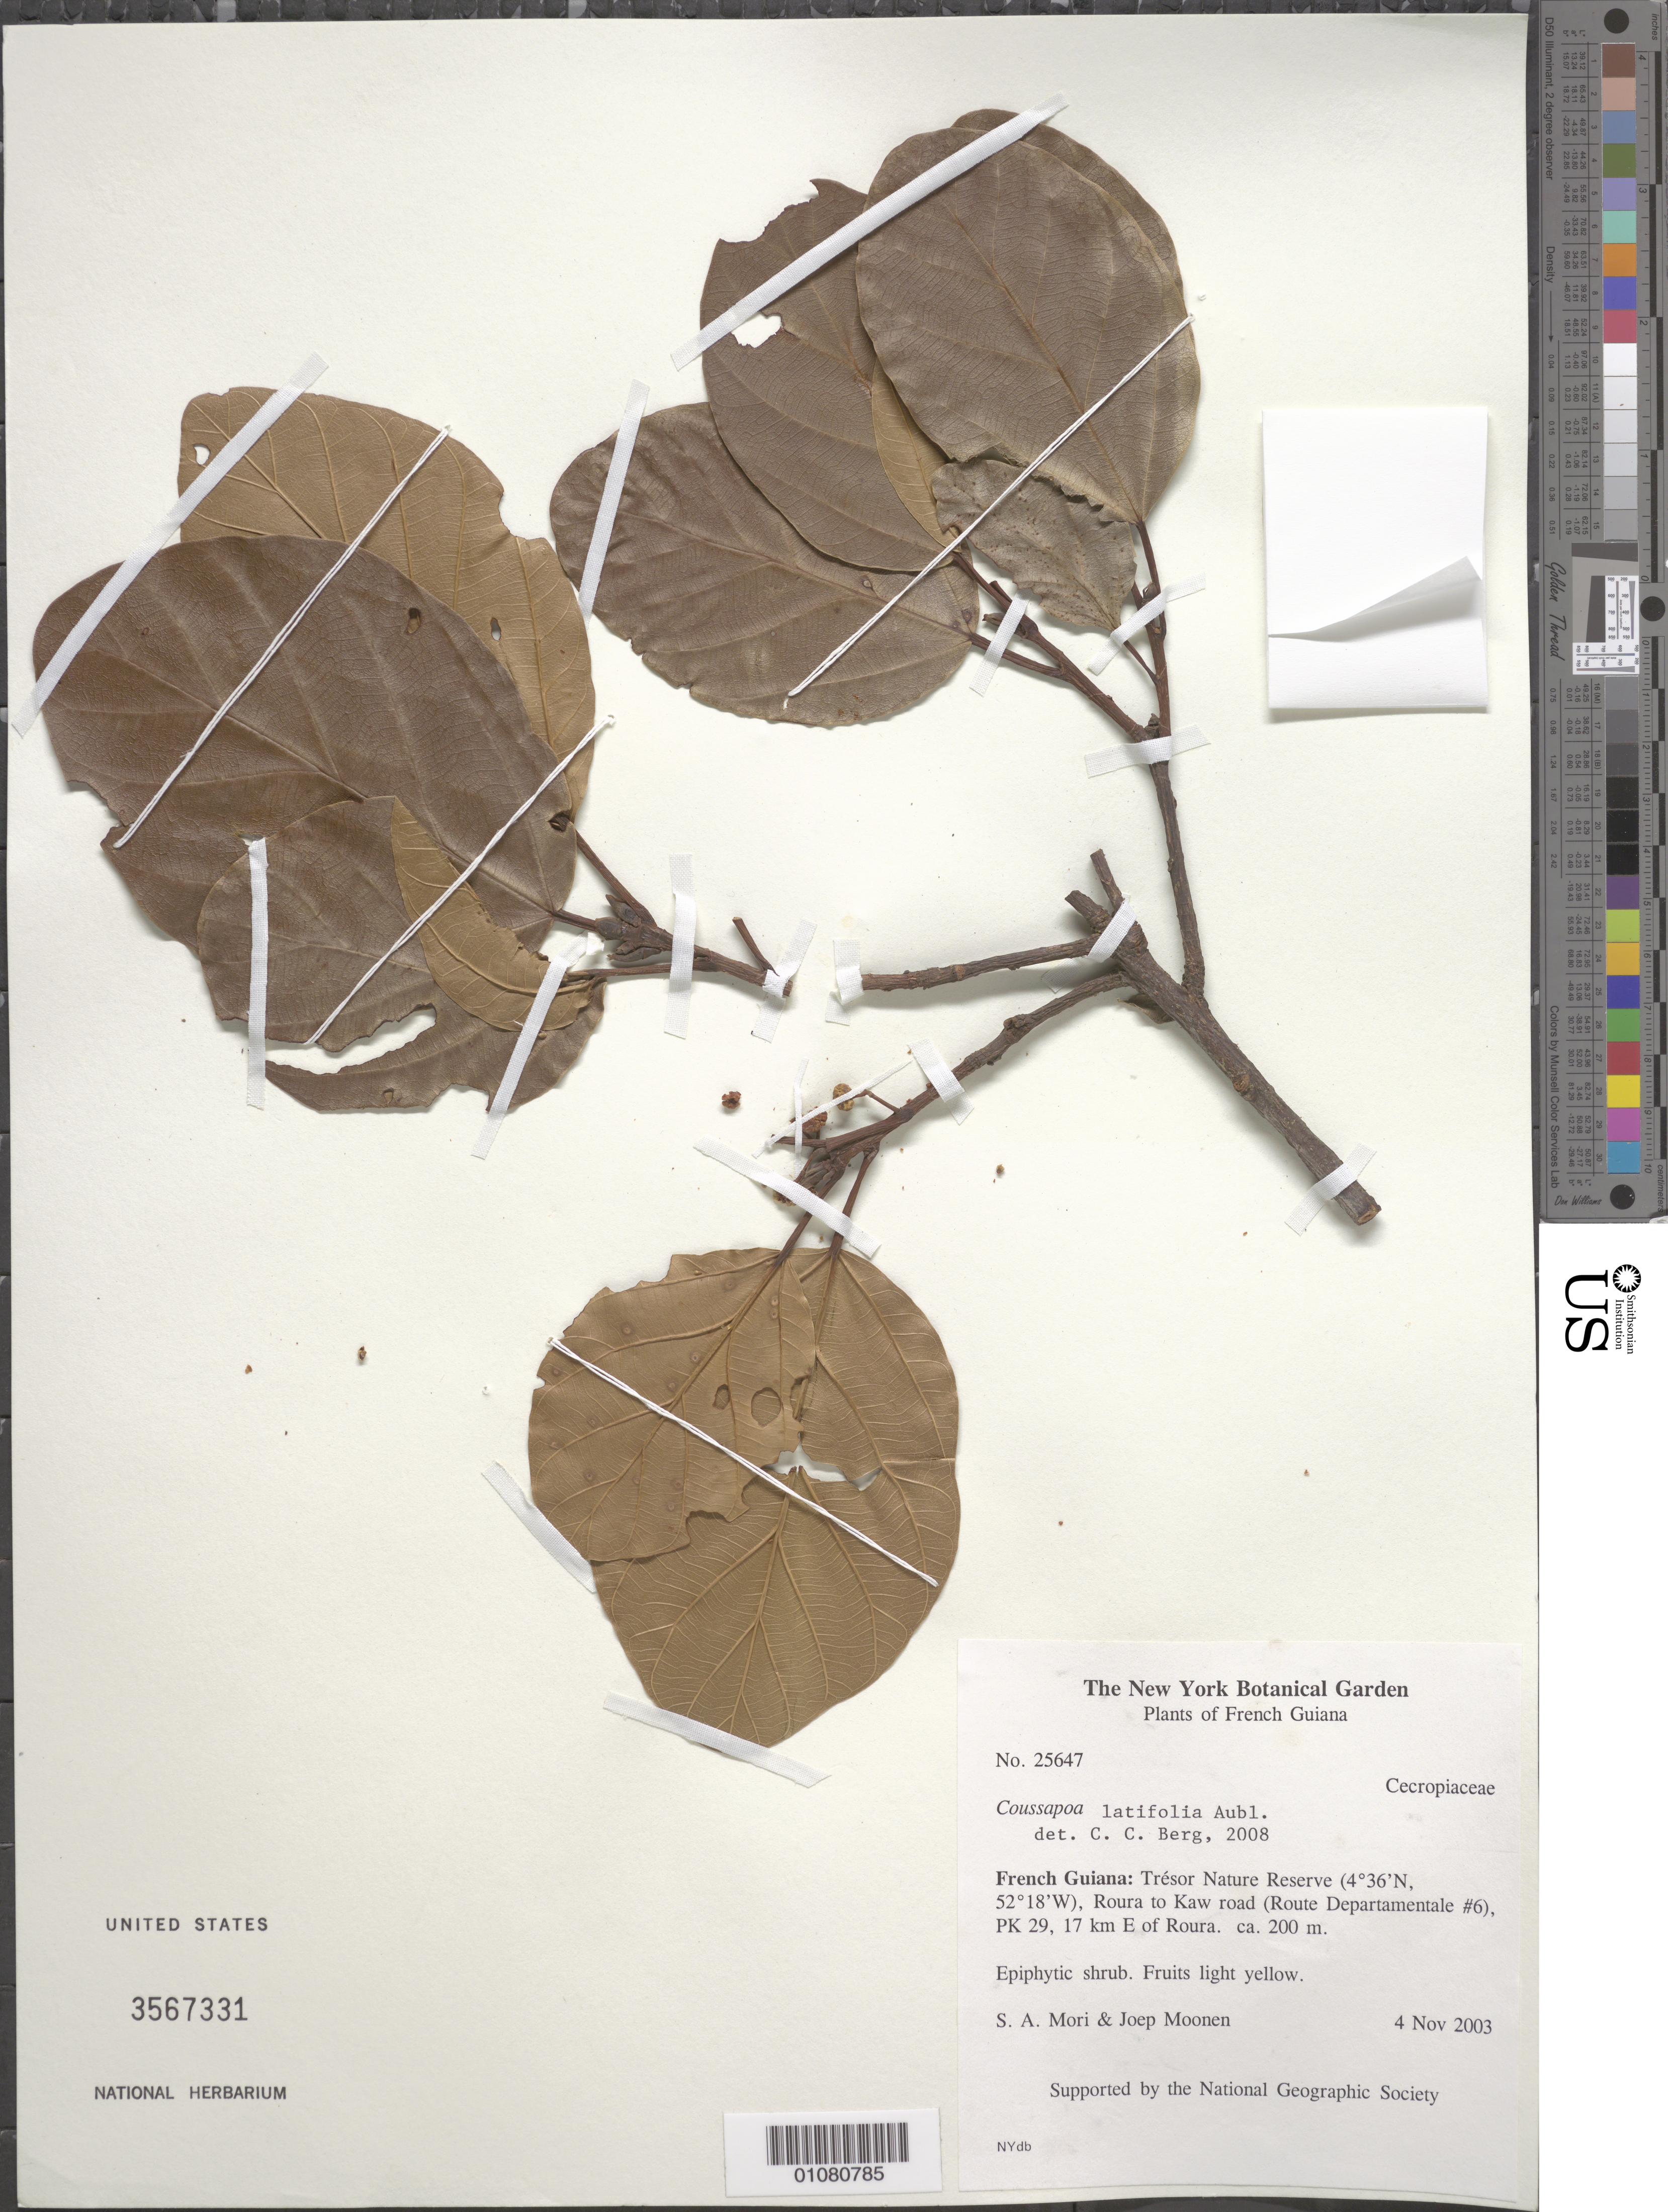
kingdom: Plantae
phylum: Tracheophyta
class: Magnoliopsida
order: Rosales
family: Urticaceae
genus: Coussapoa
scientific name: Coussapoa latifolia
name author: Aubl.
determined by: Berg, C. C.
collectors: S. Mori & J. Moonen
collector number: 25647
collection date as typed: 4-Nov-03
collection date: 2003-11-04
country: French Guiana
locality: Tresor Nature Reserve. Roura to Kaw road (Route Departamentale #6) PK 29, 17 km E of Roura.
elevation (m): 200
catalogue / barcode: US 3567331